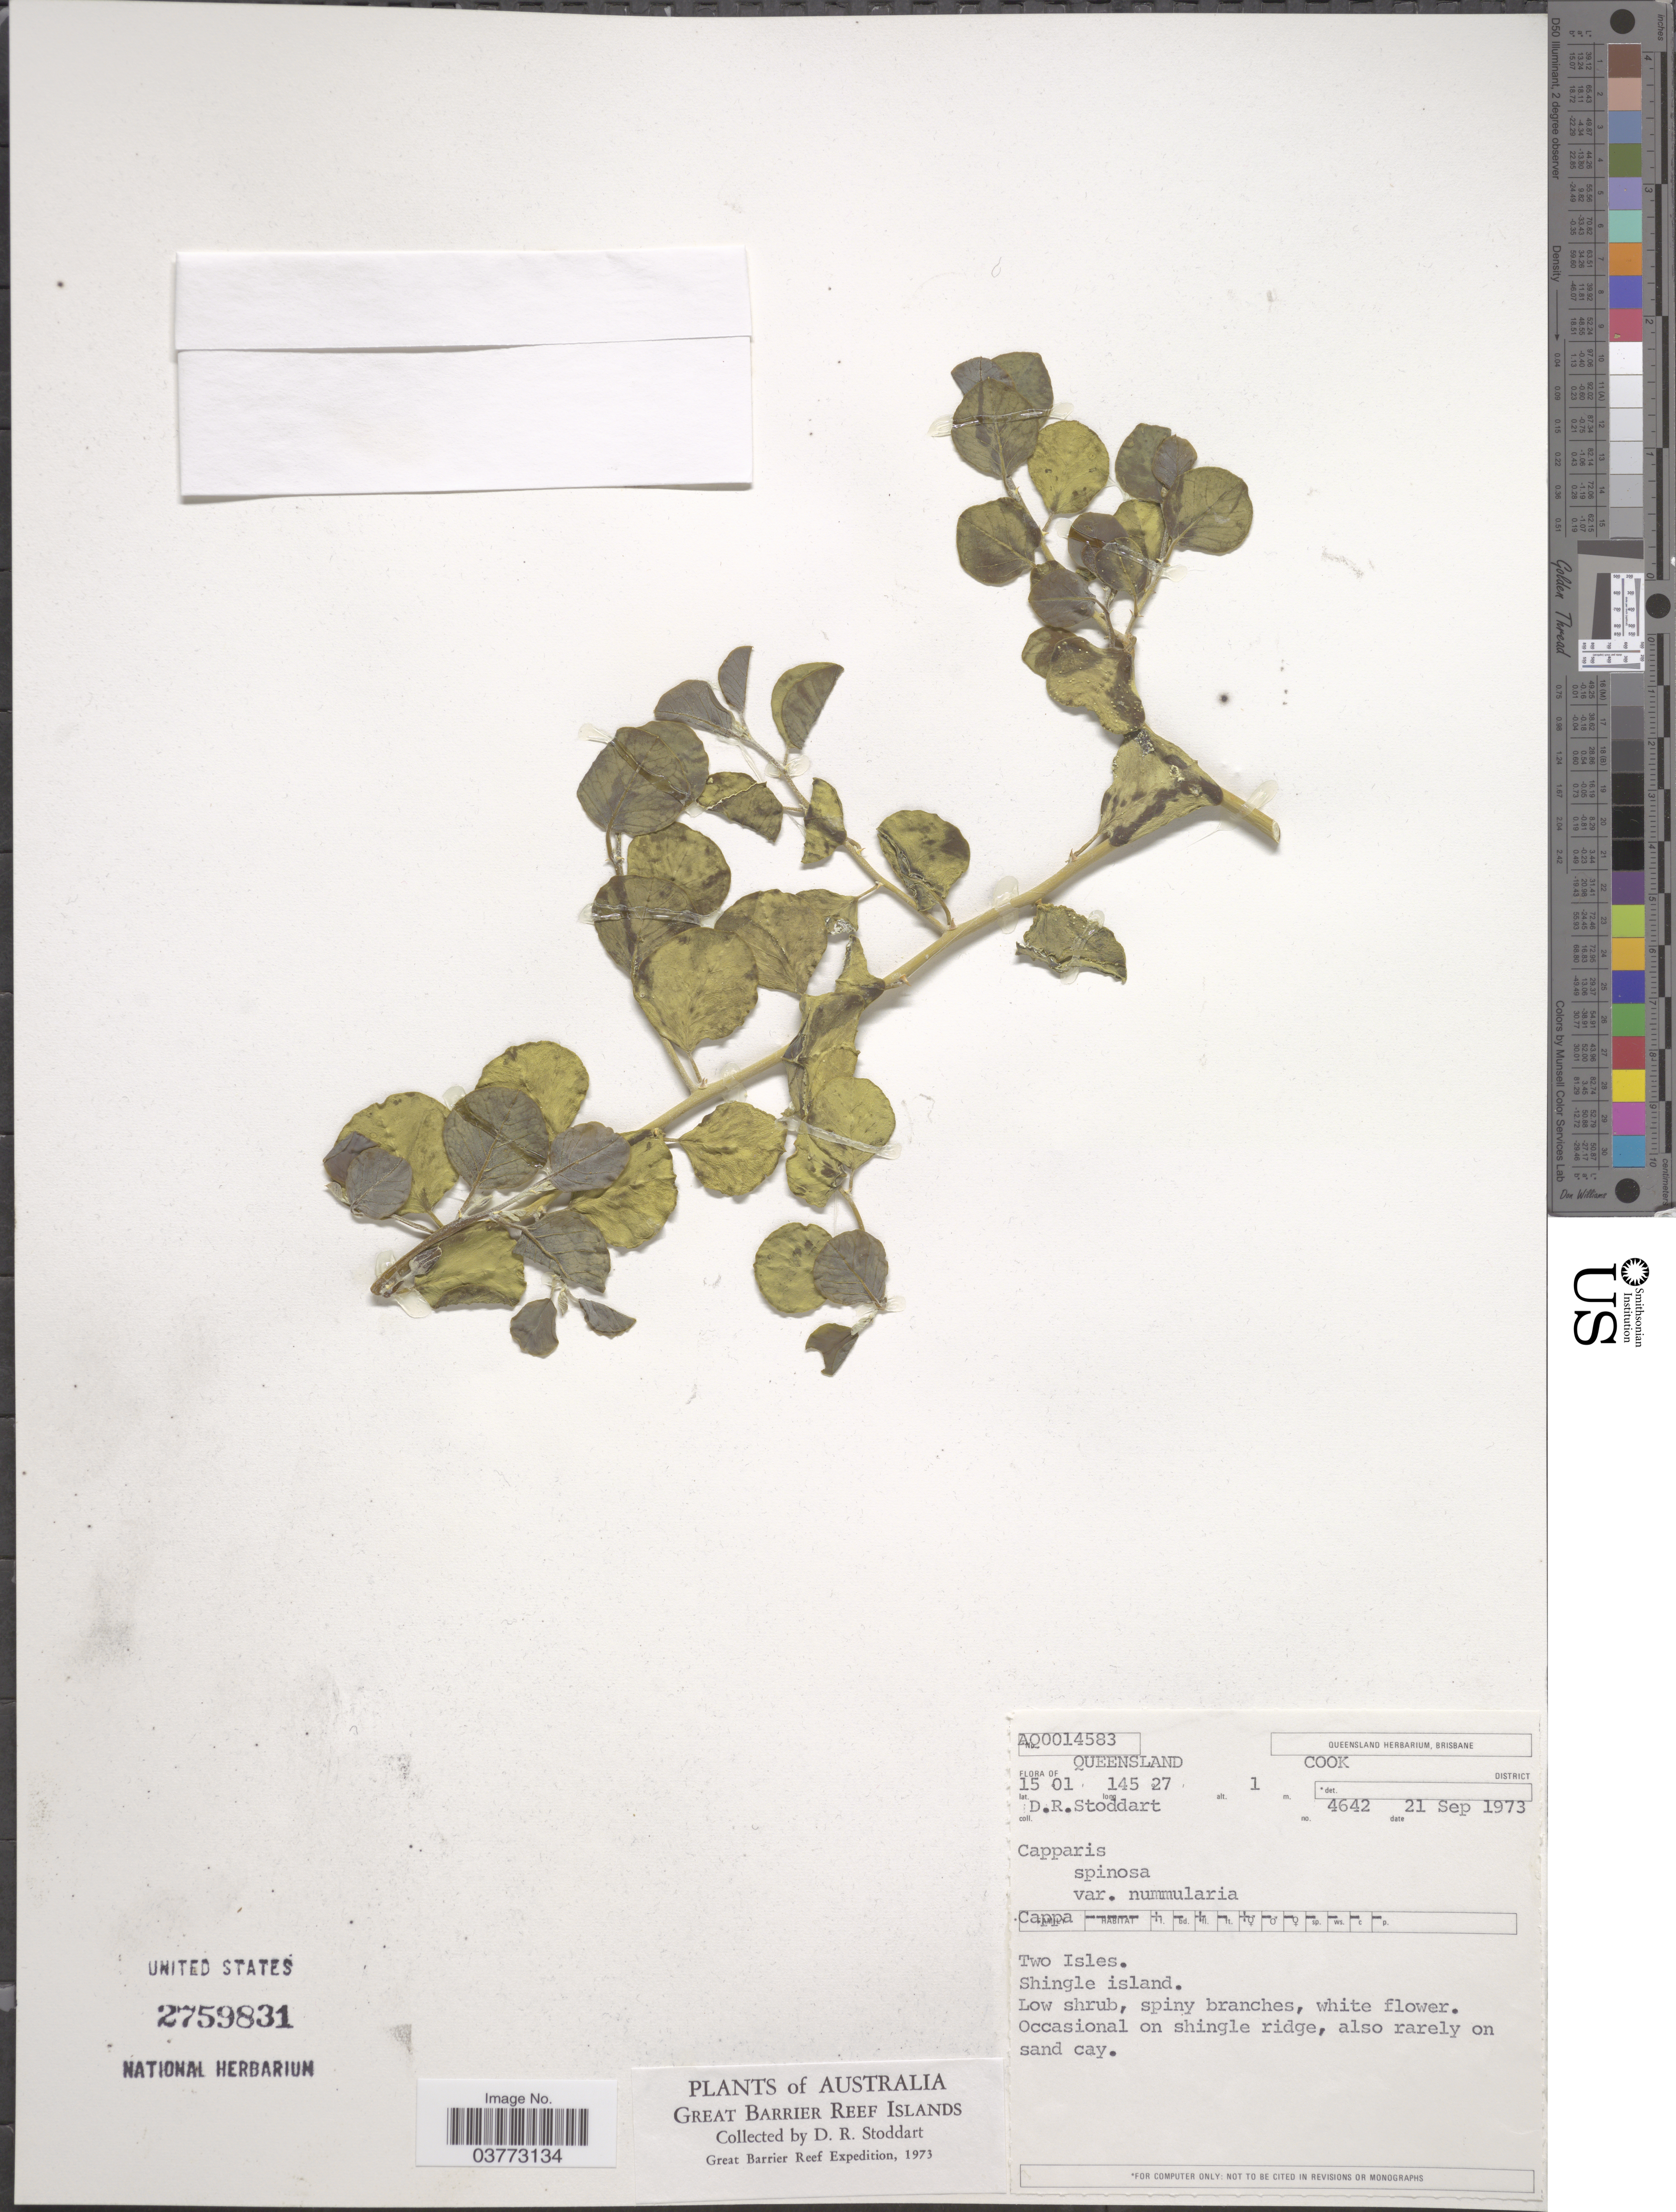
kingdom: Plantae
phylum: Tracheophyta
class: Magnoliopsida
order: Brassicales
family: Capparaceae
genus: Capparis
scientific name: Capparis spinosa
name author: L.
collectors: D. R. Stoddart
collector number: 4642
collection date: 1973-09-21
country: Australia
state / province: Queensland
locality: Cook District. Two Isles. Shingle island.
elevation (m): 1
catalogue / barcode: US 2759831